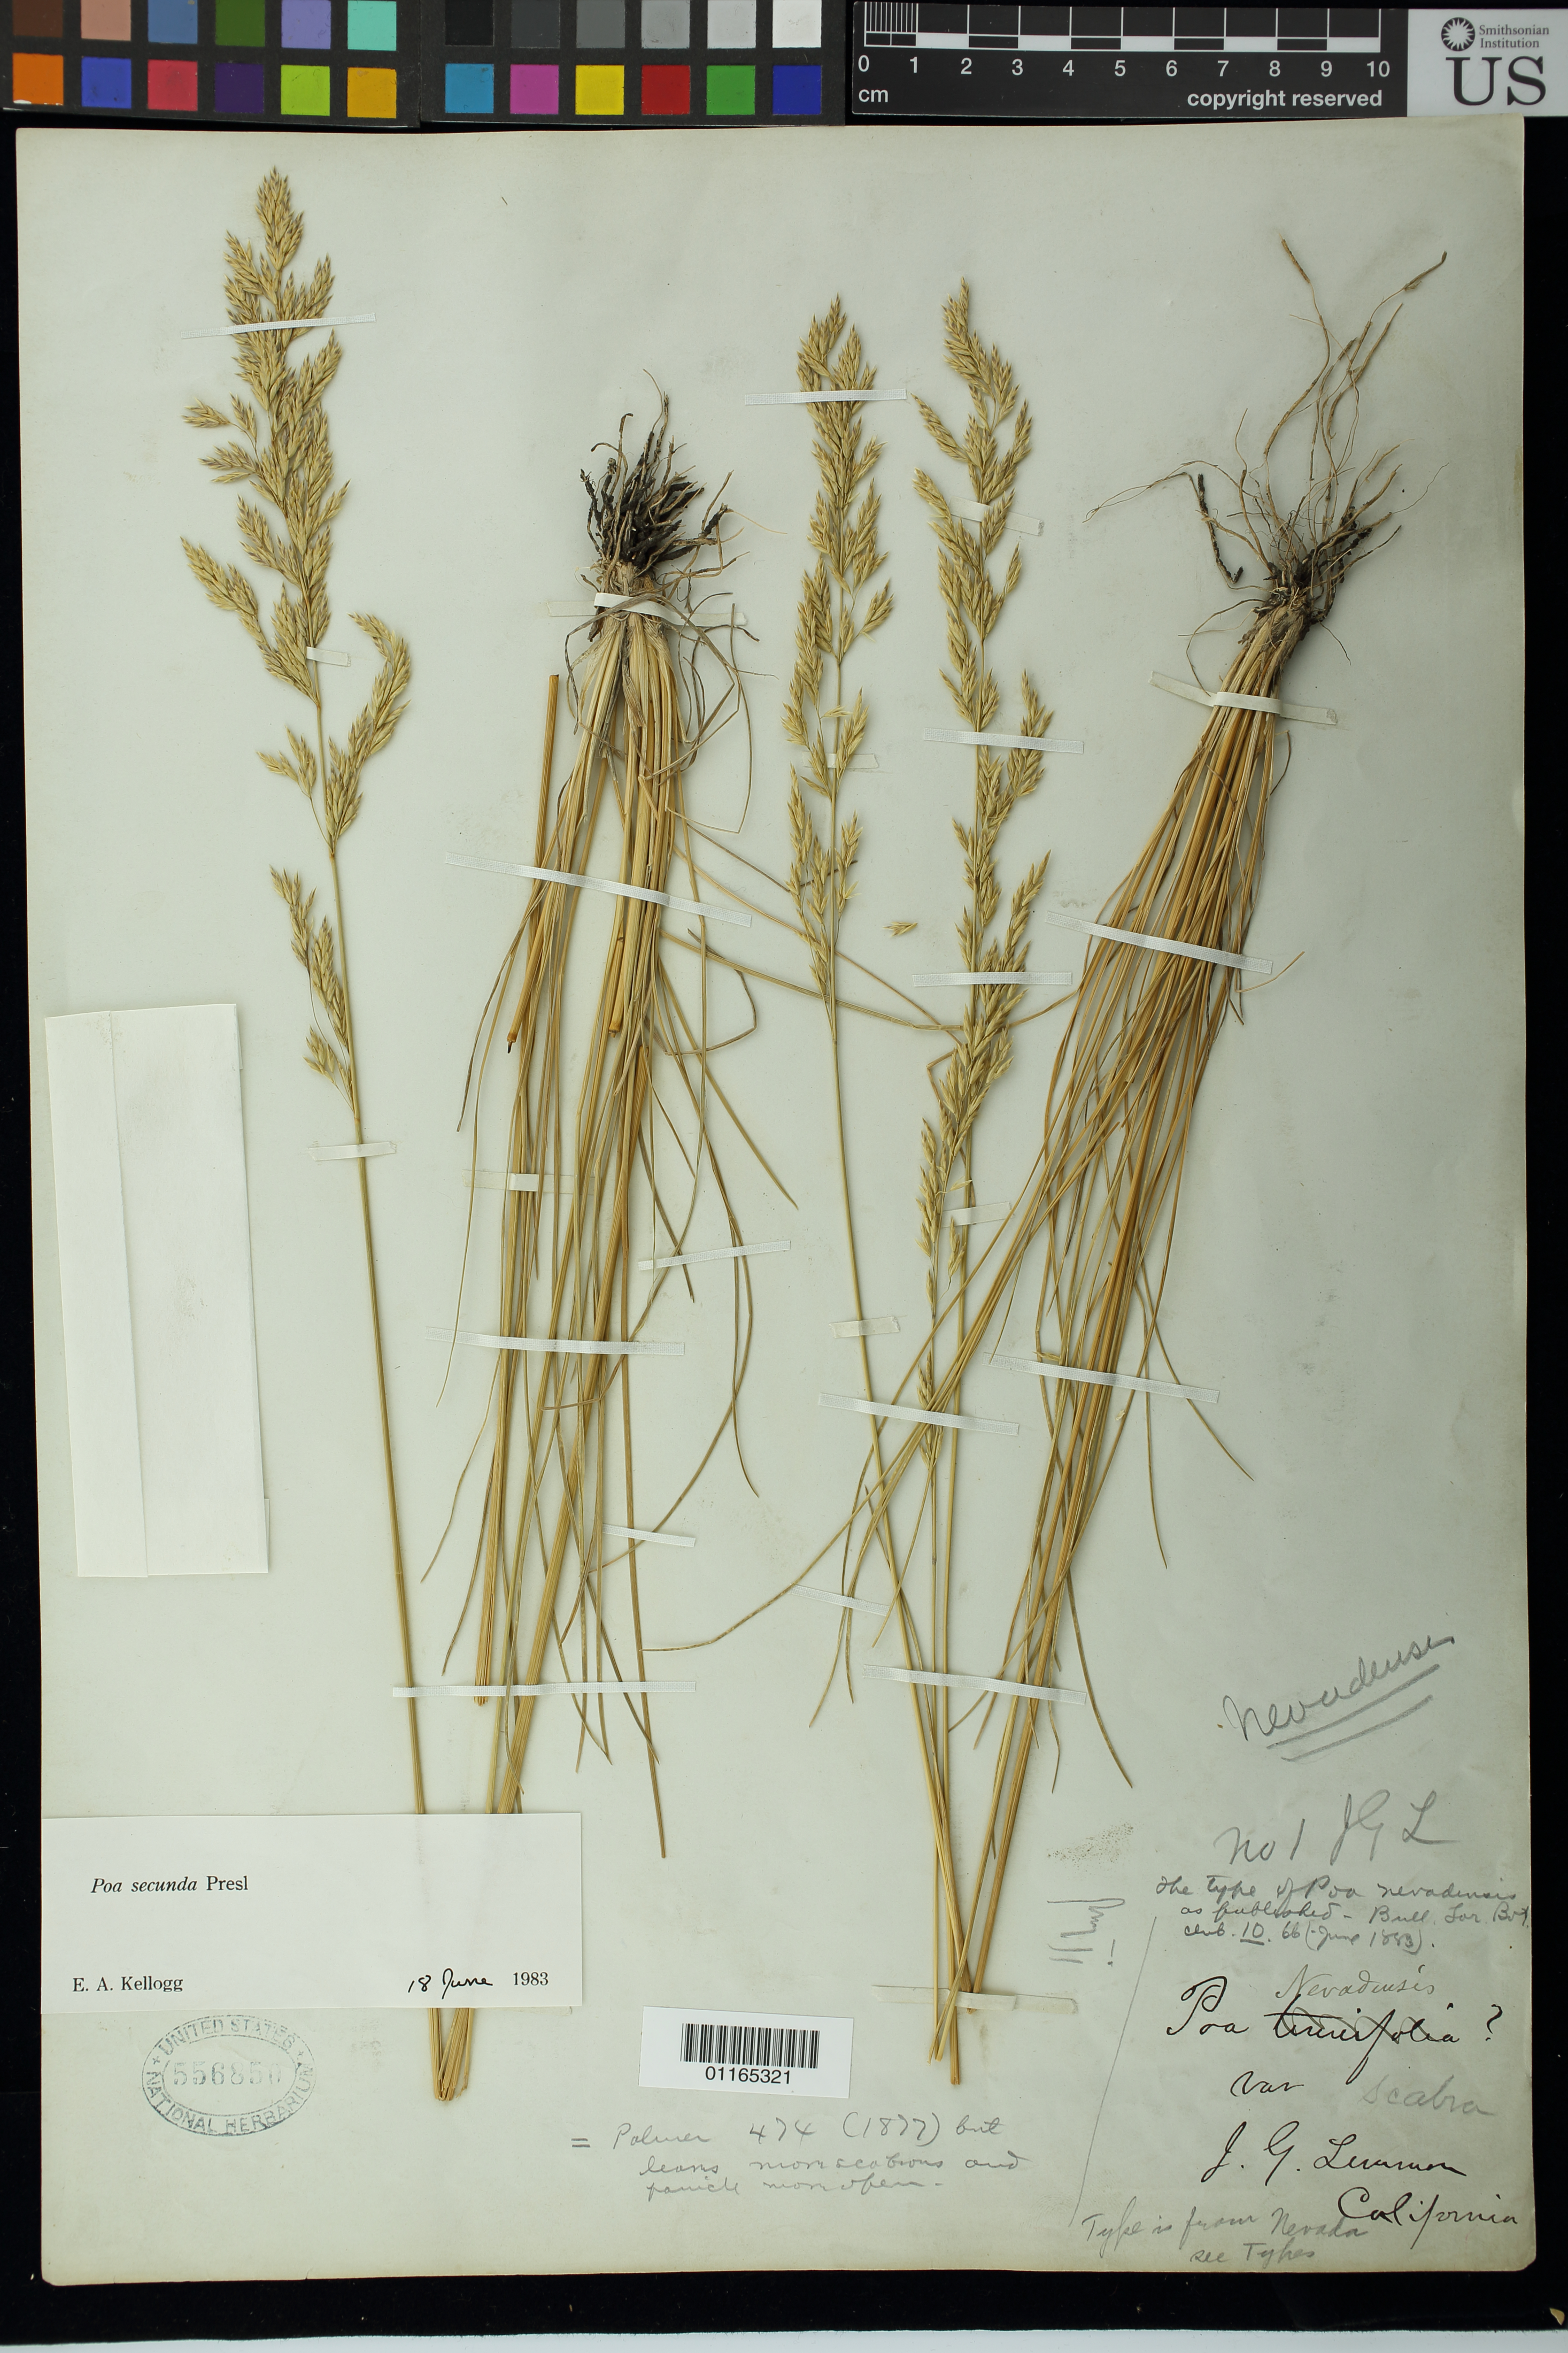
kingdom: Plantae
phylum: Tracheophyta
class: Liliopsida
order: Poales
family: Poaceae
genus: Poa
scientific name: Poa nevadensis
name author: Vasey ex Scribn.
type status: Possible Type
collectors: J. G. Lemmon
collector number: J.G.L. 1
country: United States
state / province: California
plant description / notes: Type status uncertain, but surely original material. Protologue, "Poa Nevadensis, Vasey, ined. (P. tenuifolia, var. scabra, Vasey, in herb.) Equals No. 474 of Palmer's collection of 1877." Described in an article about grasses collected in Washington Territory by Brandegee & Tweedy; no such specimens found at US but additional US specimens collected by Vasey in Washington Territory in 1883 may be additional original material (name published June 1883). This specimen originally annotated as "Poa tenuifolia var. scabra" is arguably a syntype.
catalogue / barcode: US 556850